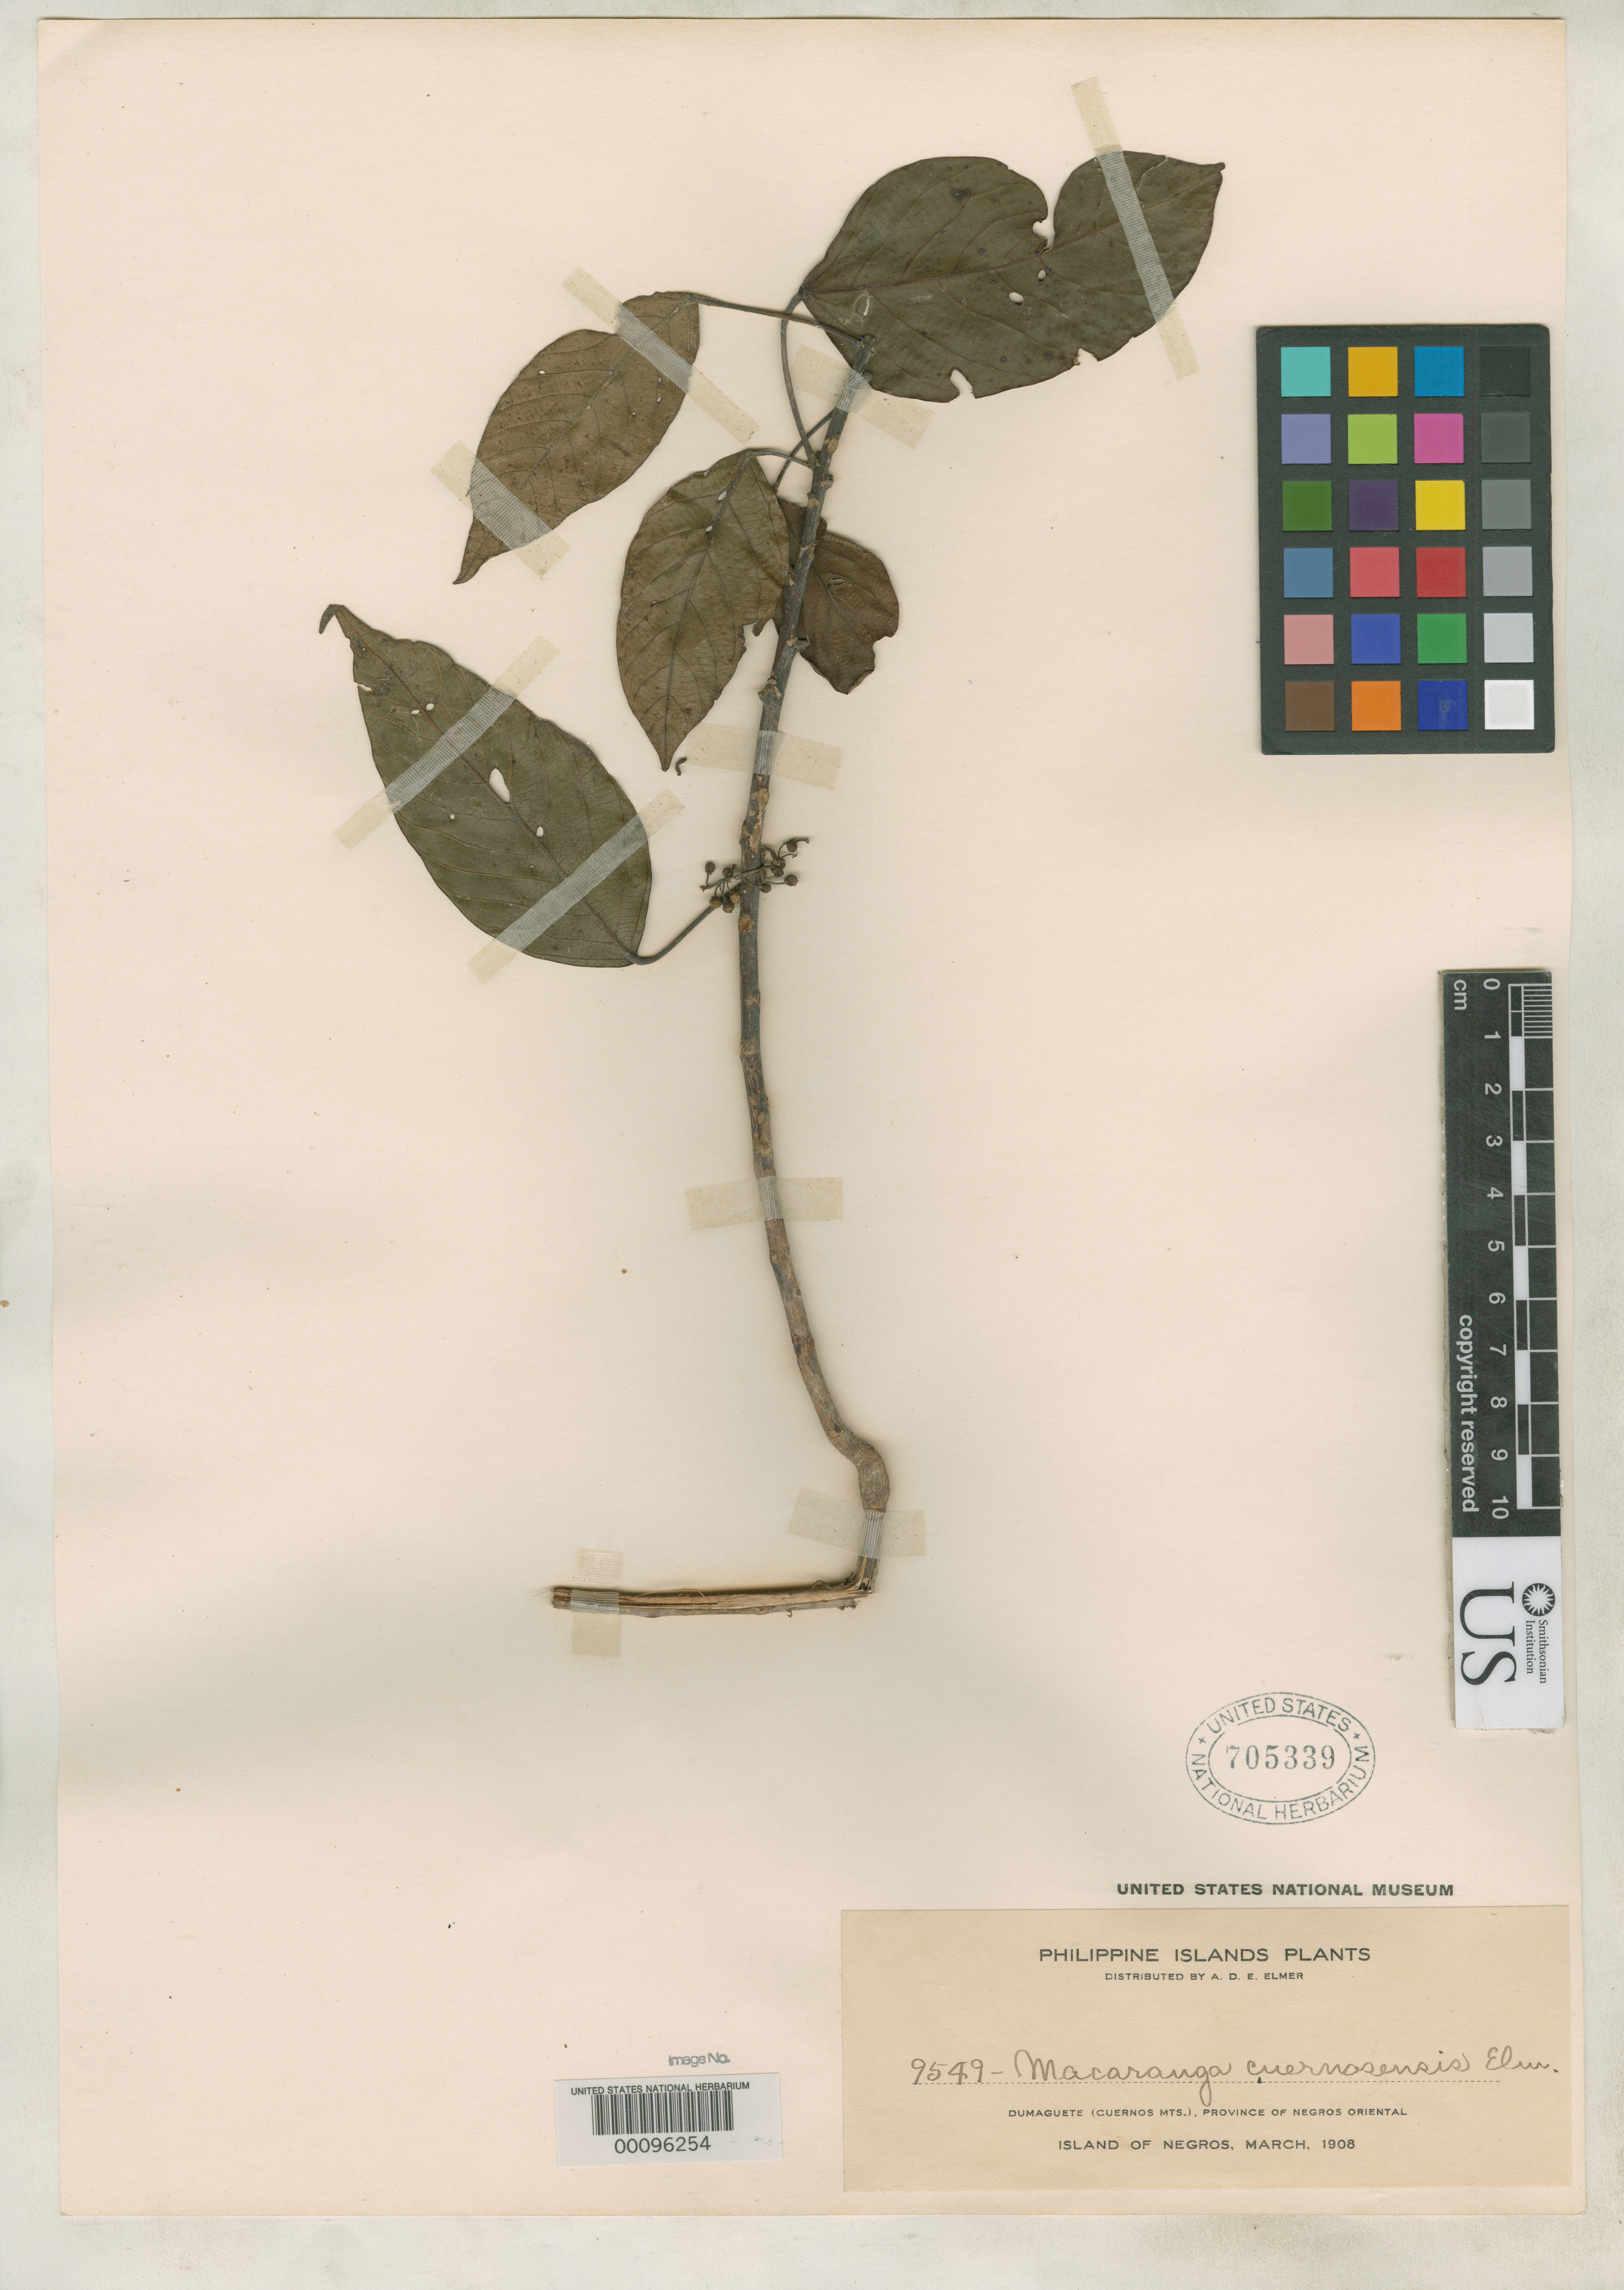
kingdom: Plantae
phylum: Tracheophyta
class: Magnoliopsida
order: Malpighiales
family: Euphorbiaceae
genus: Macaranga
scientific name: Macaranga cuernosensis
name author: Elmer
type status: Isosyntype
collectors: A. D. E. Elmer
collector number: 9549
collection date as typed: Mar 1908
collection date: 1908-03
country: Philippines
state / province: Central Visayas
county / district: Negros Oriental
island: Negros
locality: Dumaguete, Cuernos Mts.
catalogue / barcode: US 705339